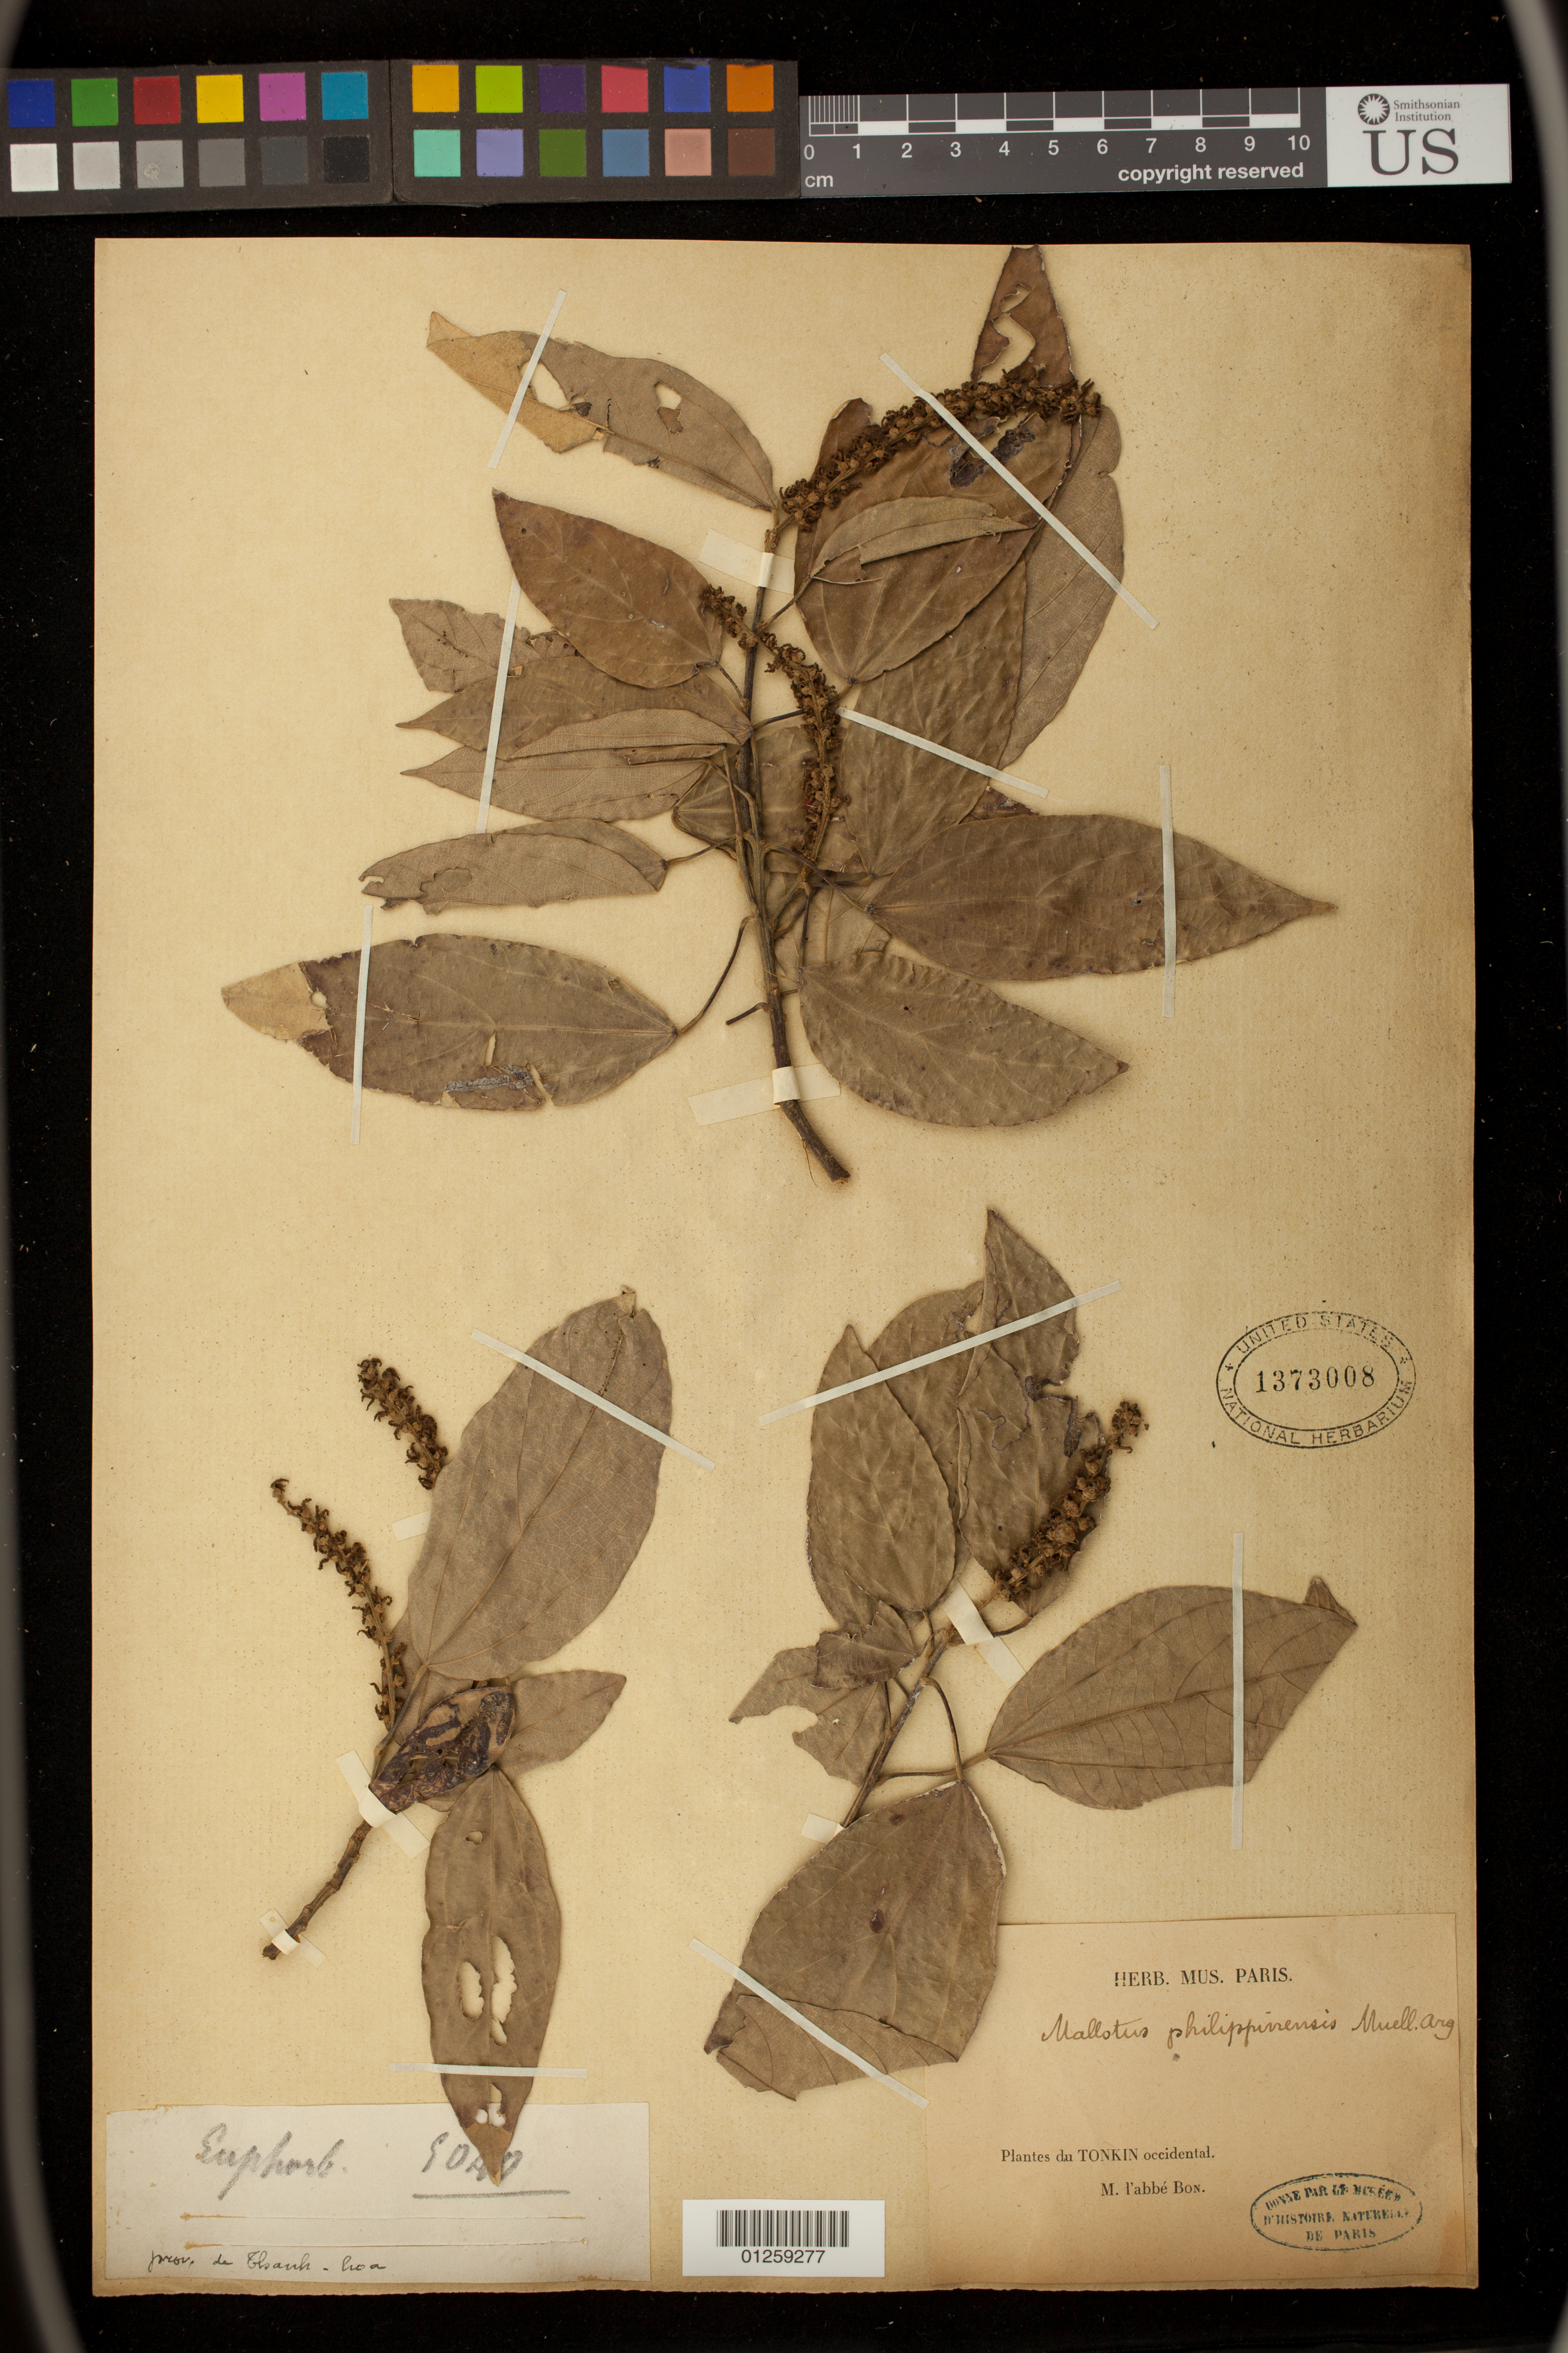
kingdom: Plantae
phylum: Tracheophyta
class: Magnoliopsida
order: Malpighiales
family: Euphorbiaceae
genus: Mallotus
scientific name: Mallotus philippensis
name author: (Lam.) Müll. Arg.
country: Vietnam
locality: Plantes du Tonkin occidental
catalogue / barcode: US 1373008